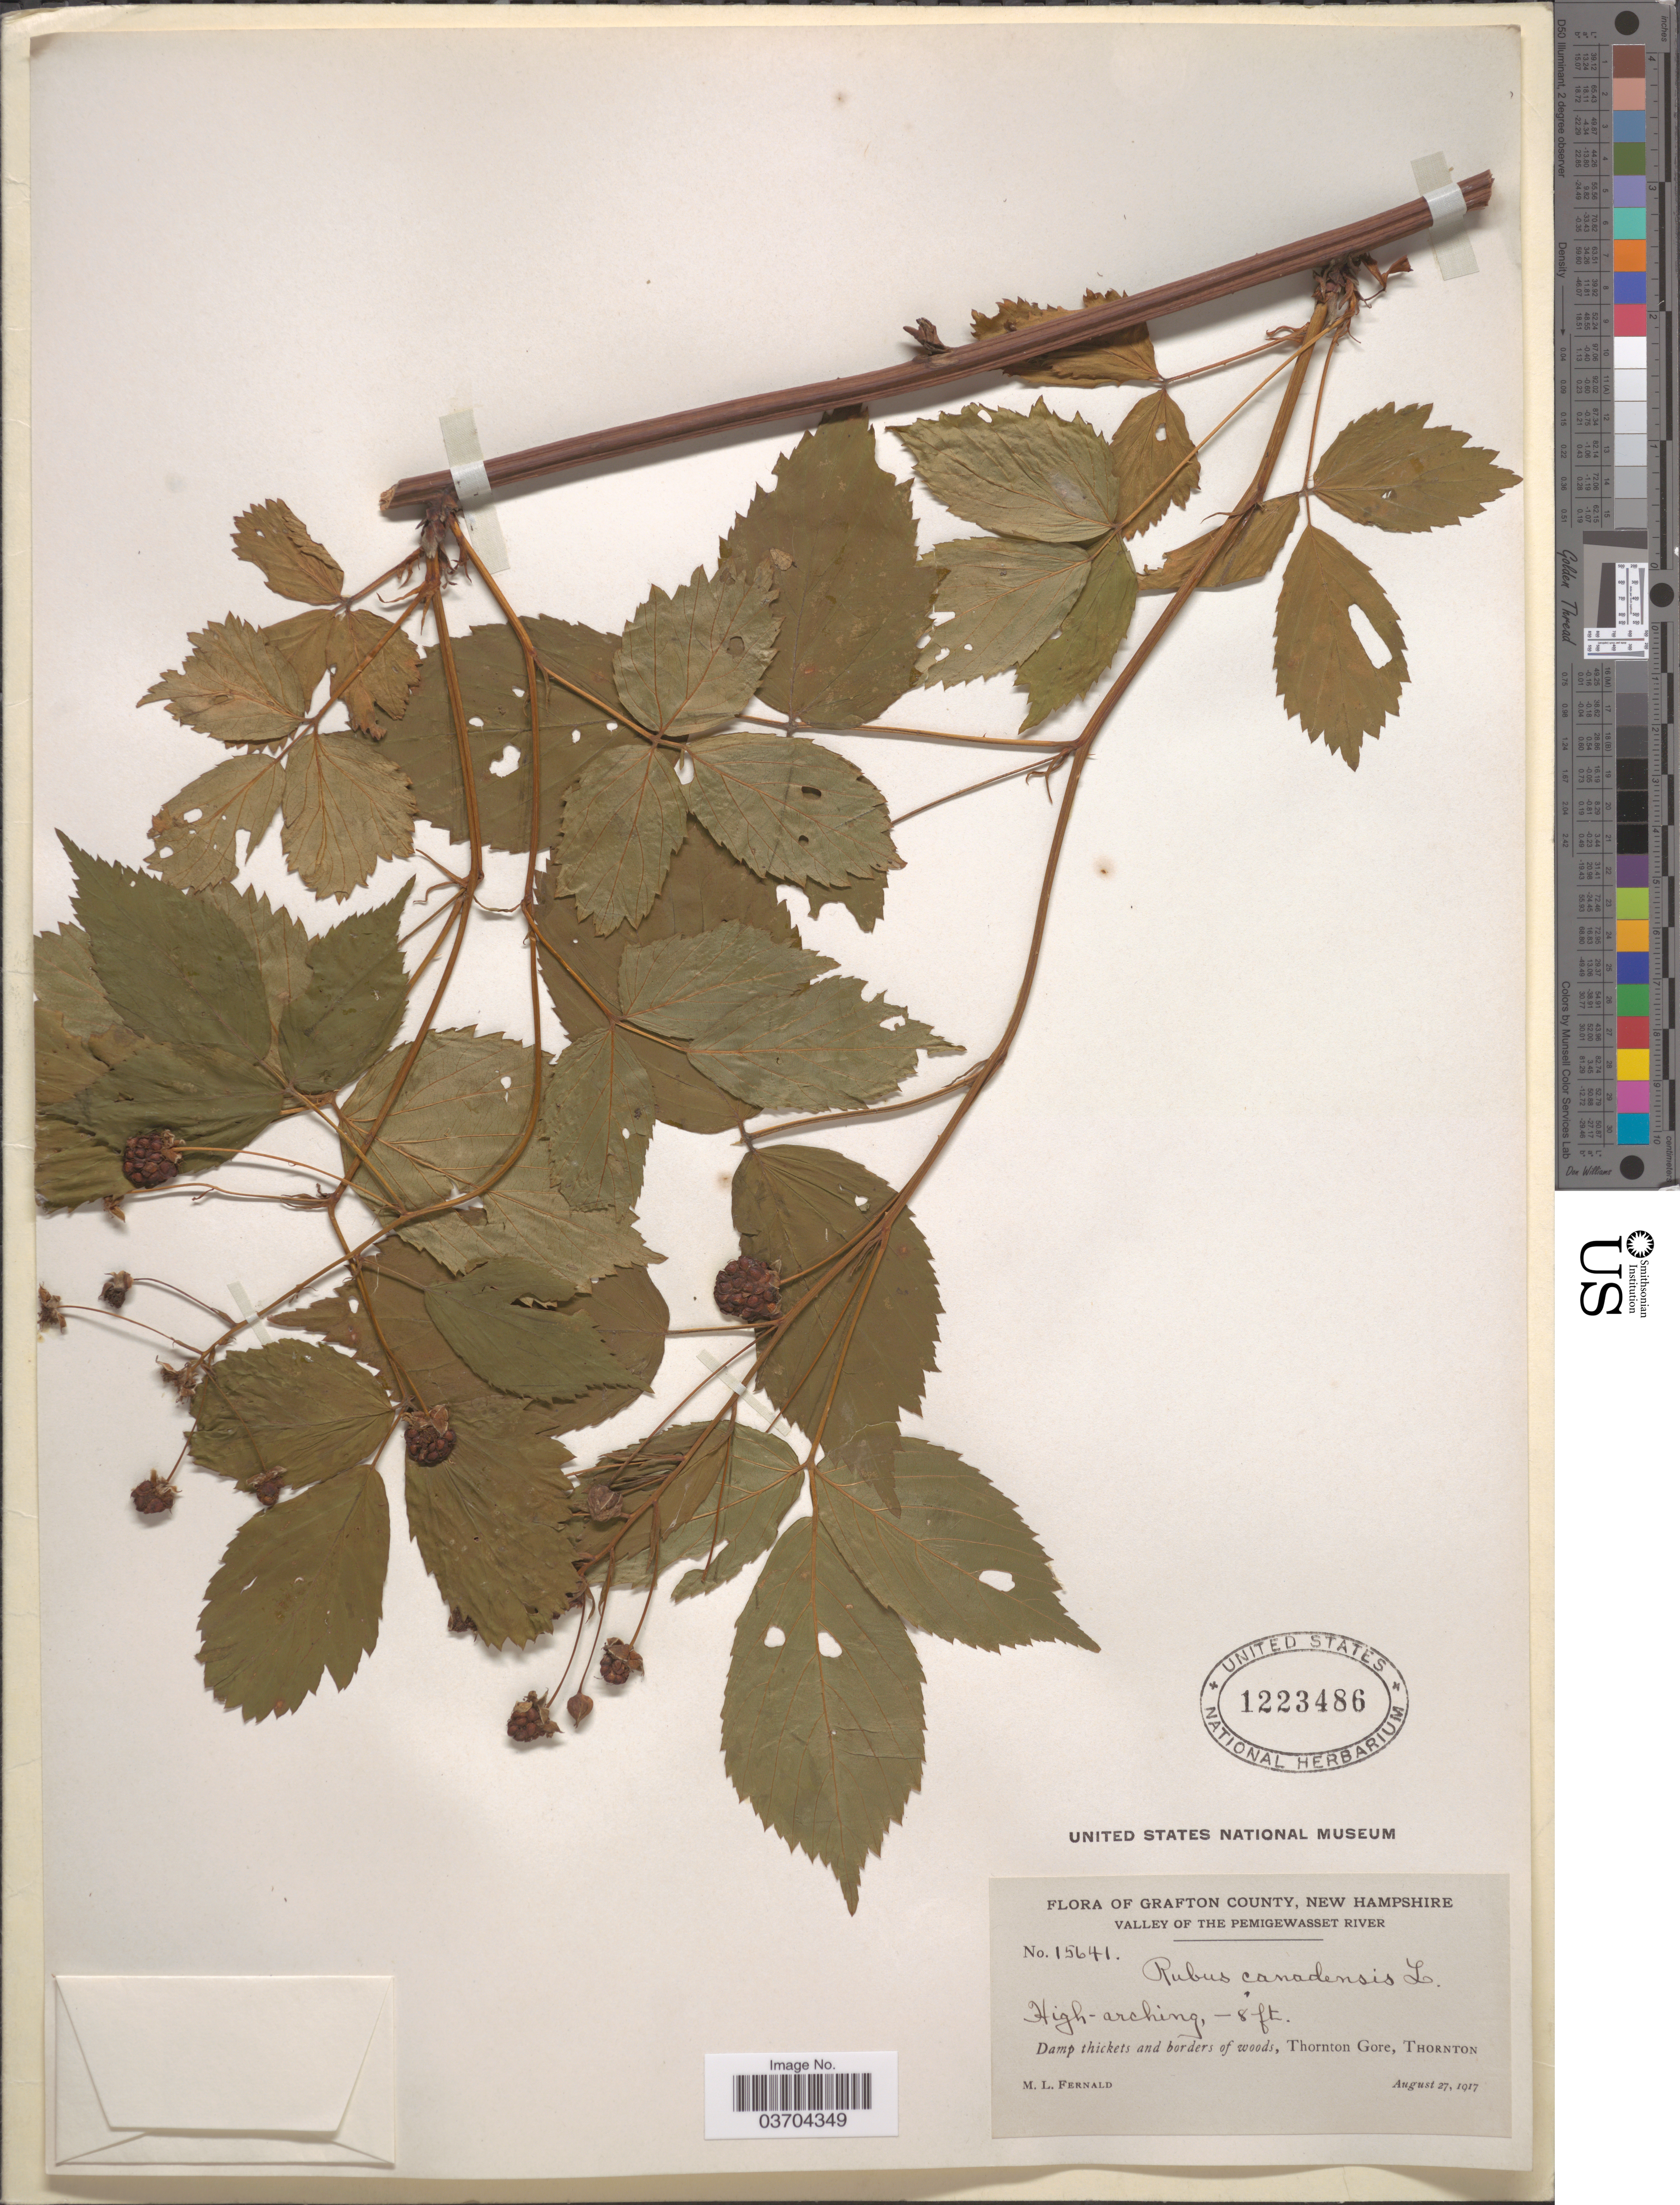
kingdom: Plantae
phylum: Tracheophyta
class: Magnoliopsida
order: Rosales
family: Rosaceae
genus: Rubus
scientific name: Rubus canadensis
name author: L.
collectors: M. L. Fernald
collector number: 15641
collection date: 1917-08-27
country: United States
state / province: New Hampshire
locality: Grafton County. Valley of the Pemigewasset River. Thornton Gore, Thornton.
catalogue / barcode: US 1223486